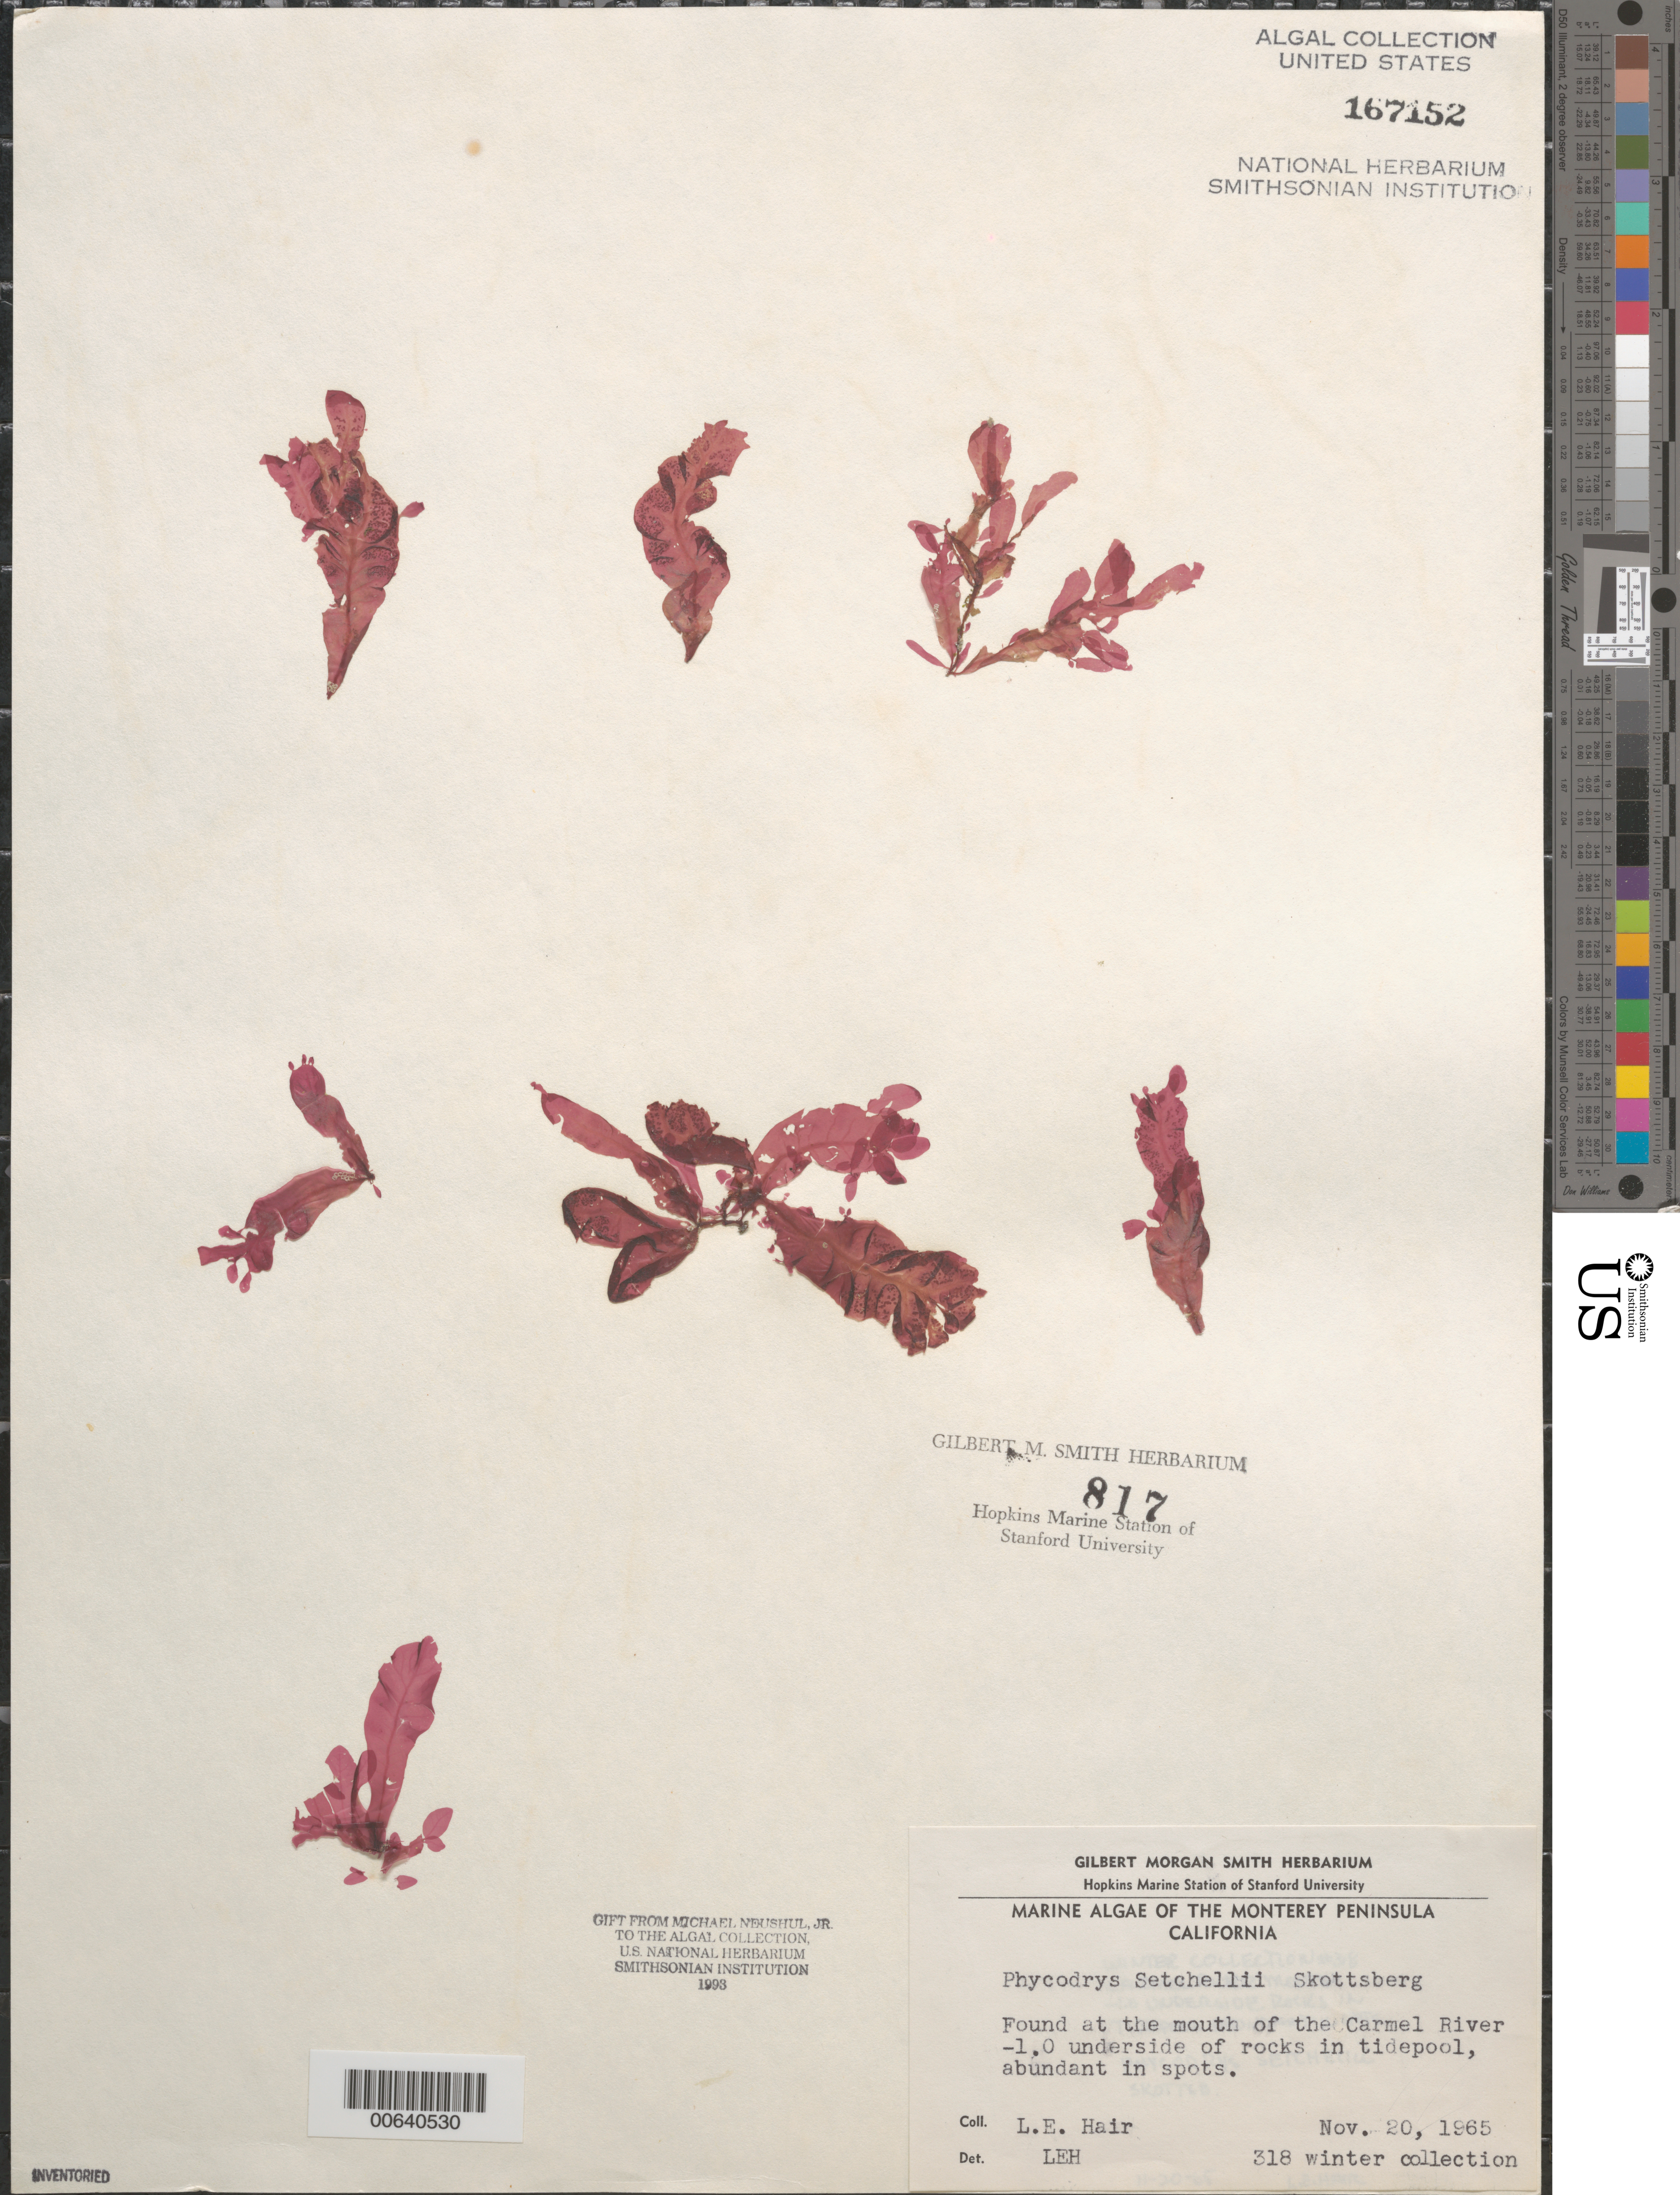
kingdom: Plantae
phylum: Tracheophyta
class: Liliopsida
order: Zingiberales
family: Heliconiaceae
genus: Heliconia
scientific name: Heliconia spissa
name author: R.F. Griggs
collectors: J. Wen & E. Martínez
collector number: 8735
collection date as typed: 17 May 2006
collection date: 2006-05-17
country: Mexico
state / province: Chiapas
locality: Mpio. Ixhuatan, along Mexico Hwy 195, just 2 km N of Ixhuatan.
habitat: On limestone cliff, lowland tropical forest.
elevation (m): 416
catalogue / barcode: US 3514350-2